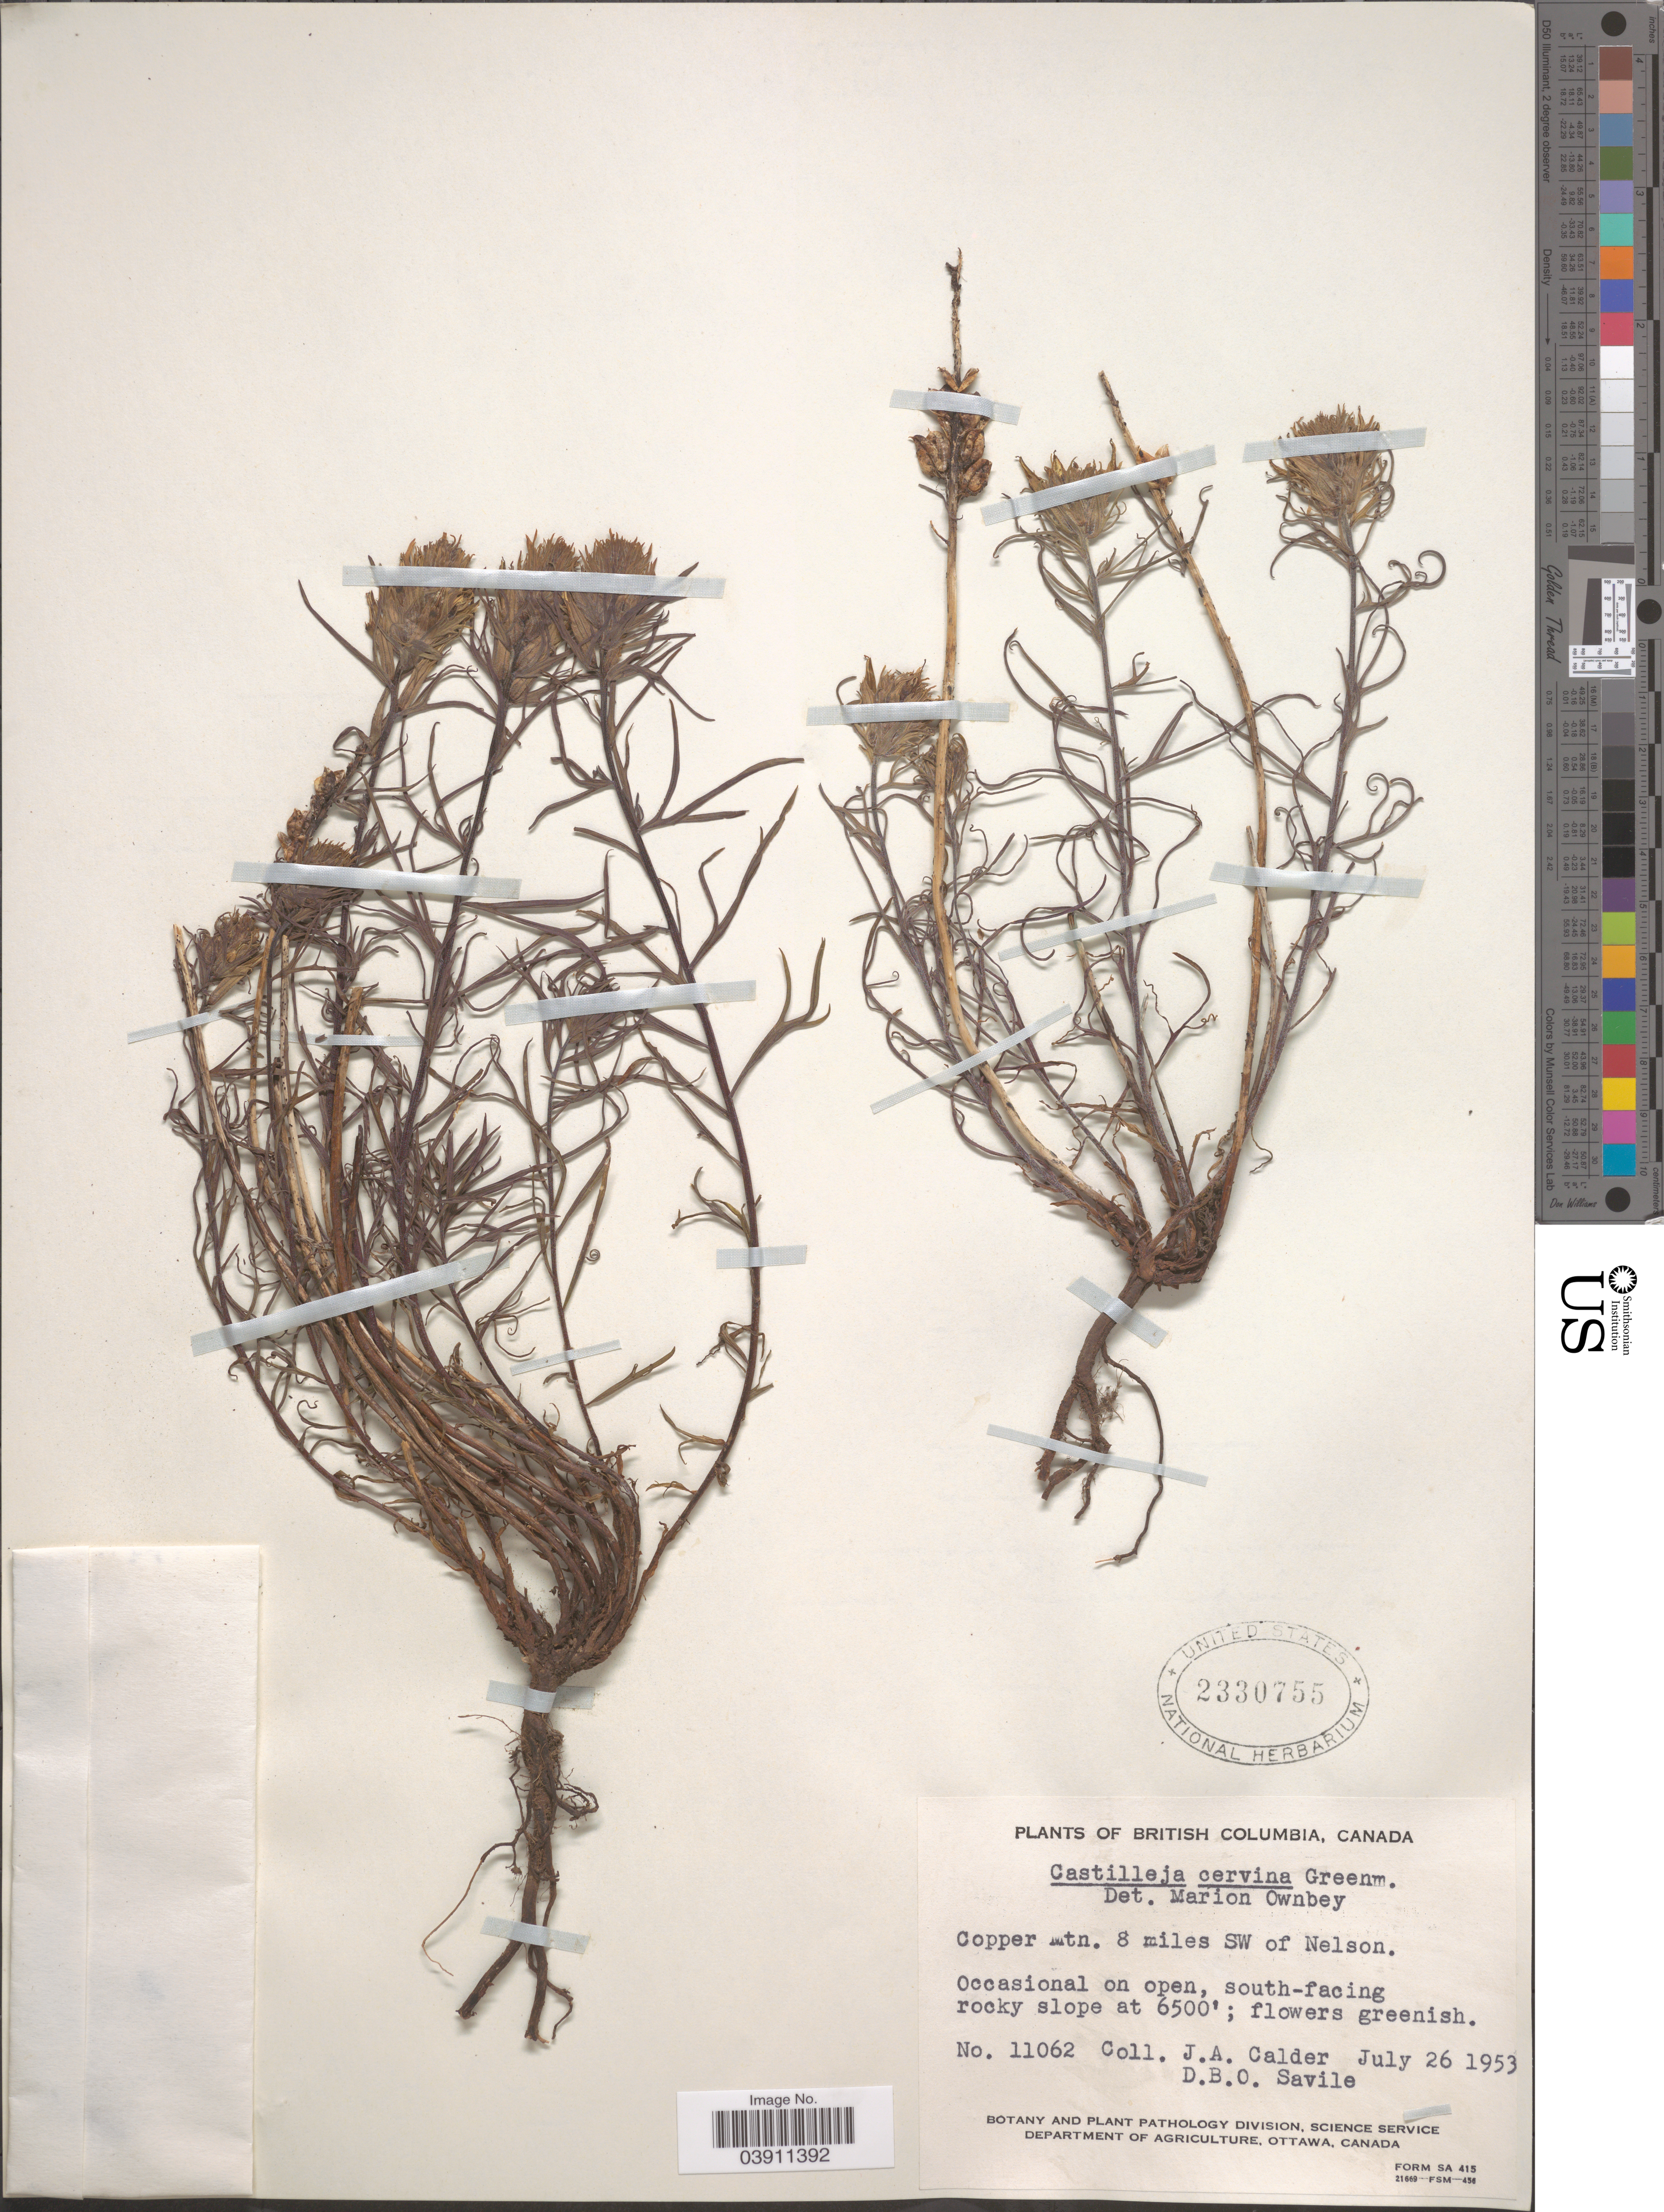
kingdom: Plantae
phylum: Tracheophyta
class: Magnoliopsida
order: Lamiales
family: Orobanchaceae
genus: Castilleja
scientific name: Castilleja cervina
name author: Greenm.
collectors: J. A. Calder & D. Savile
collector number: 11062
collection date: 1953-07-26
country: Canada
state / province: British Columbia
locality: Copper Mtn. 8 miles SW of Nelson. South-facing rocky slope.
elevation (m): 1981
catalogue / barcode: US 2330755